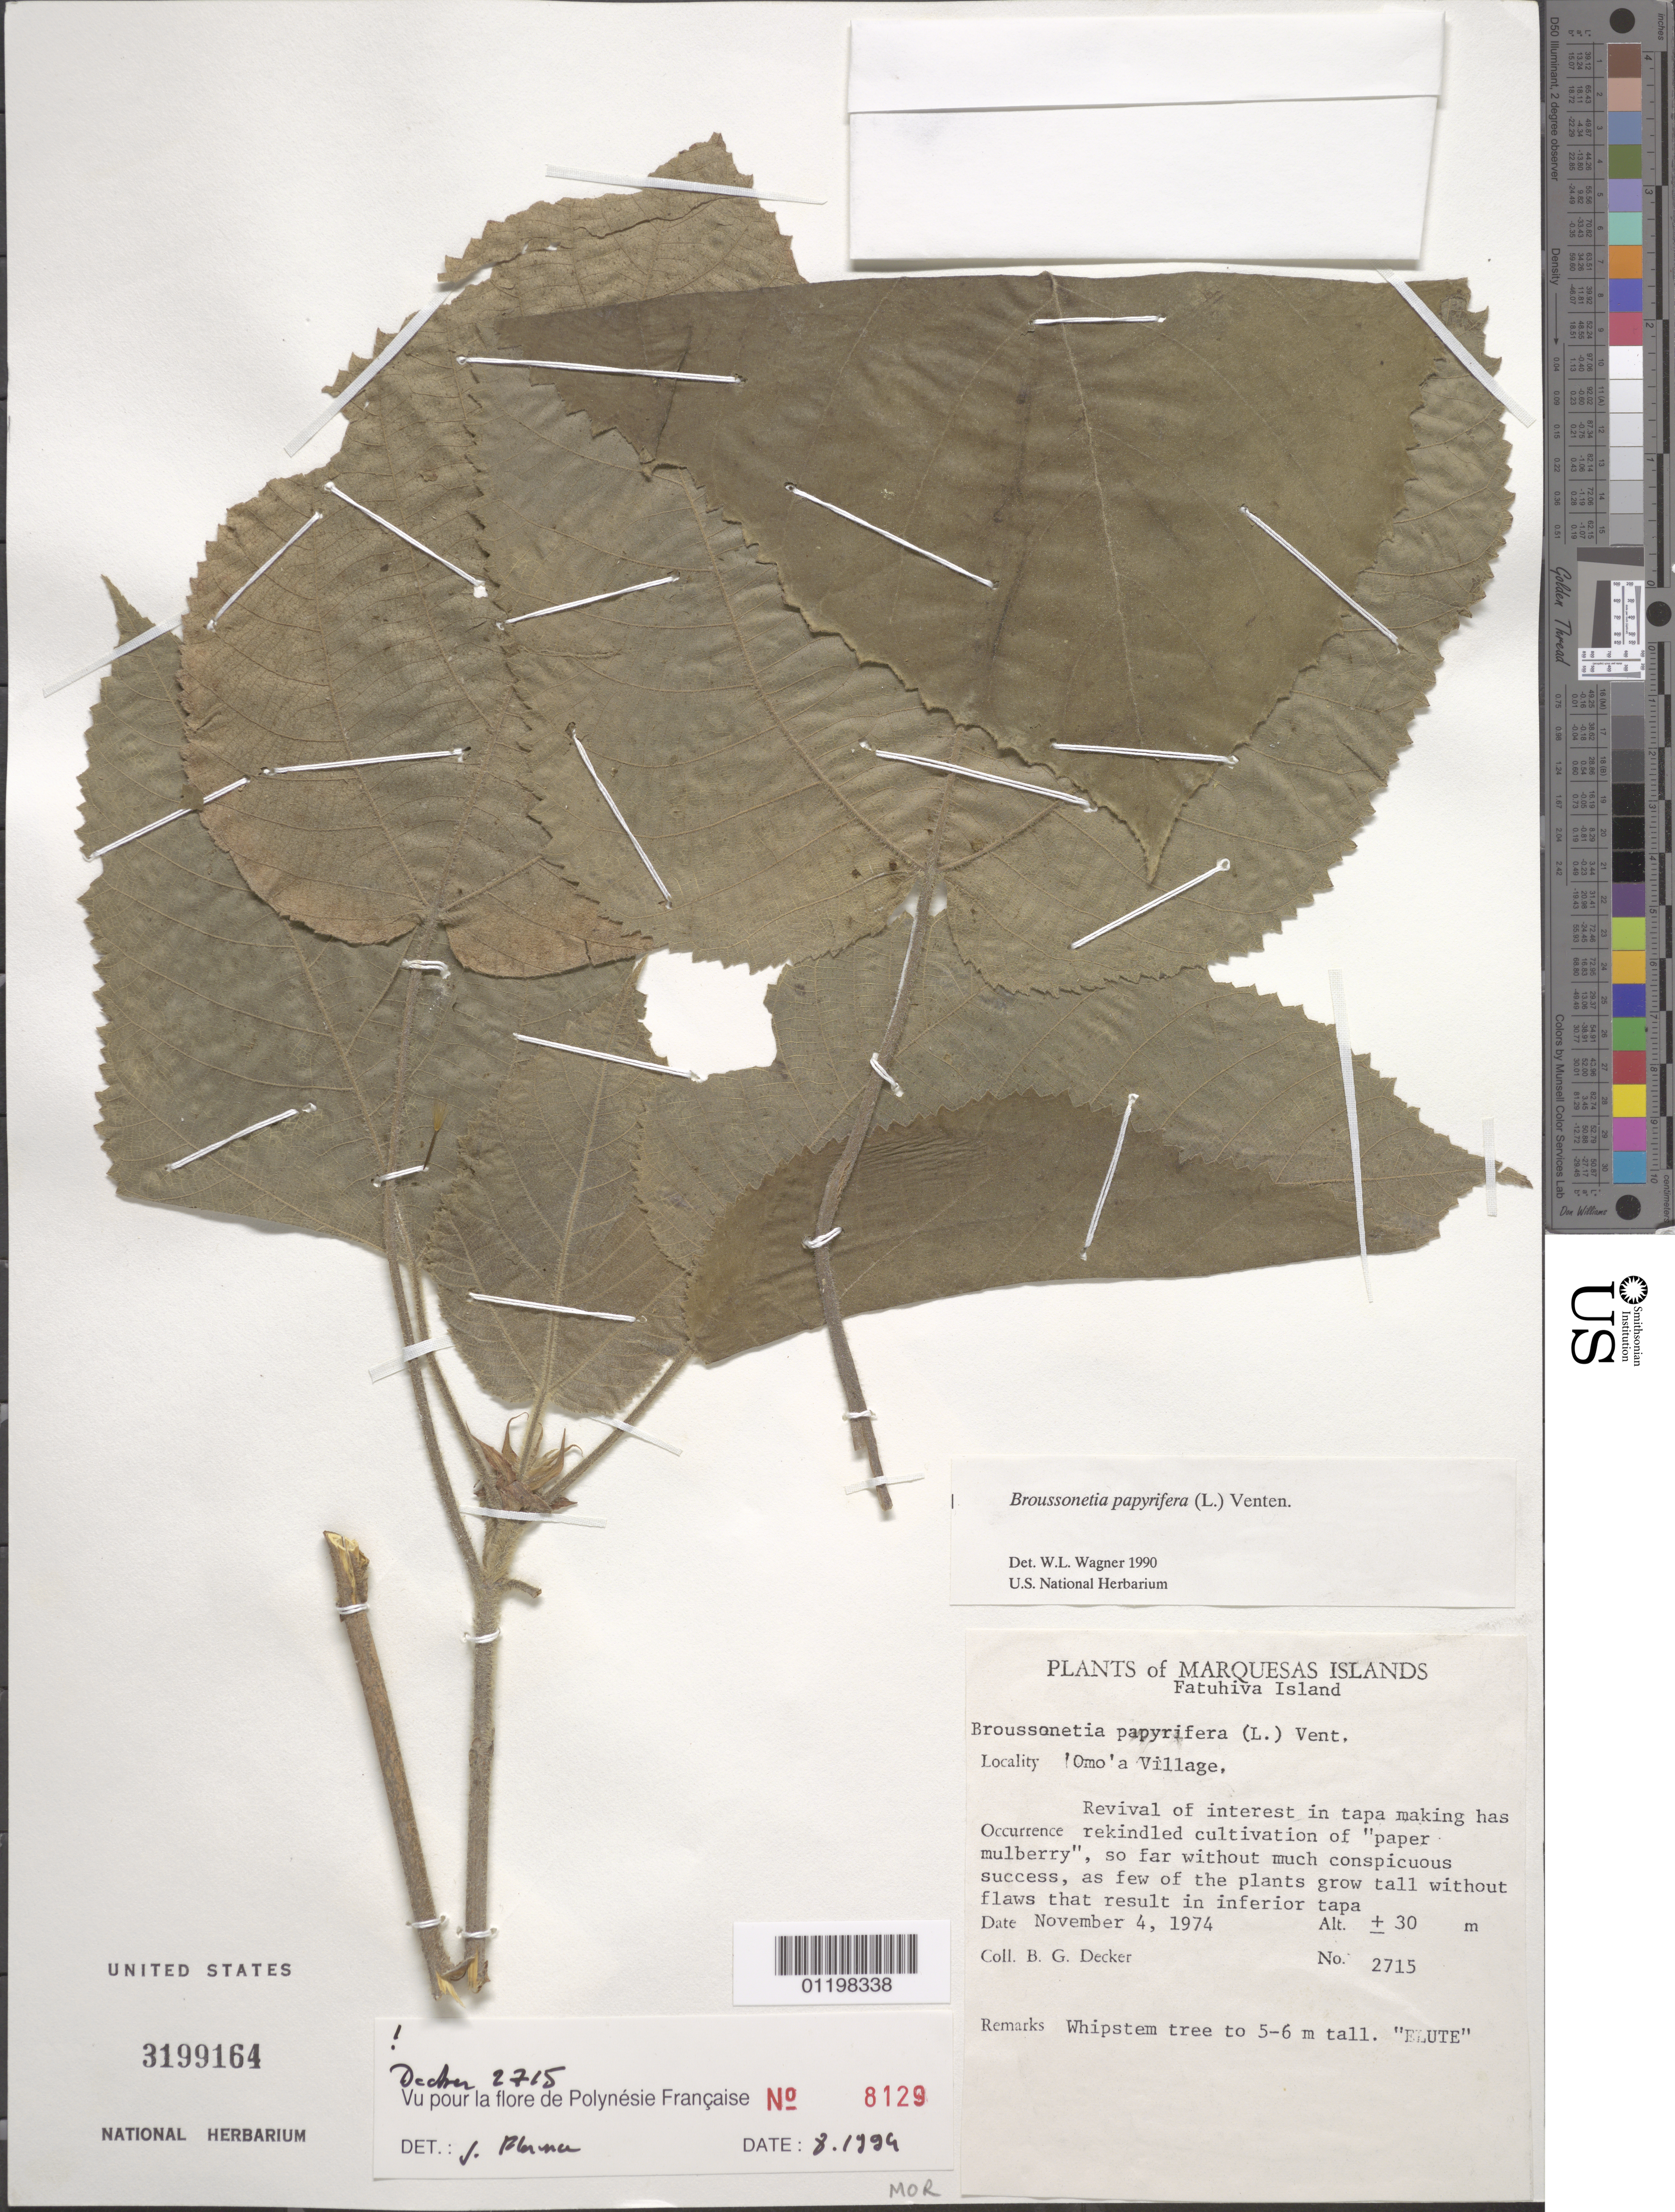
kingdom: Plantae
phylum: Tracheophyta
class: Magnoliopsida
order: Rosales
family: Moraceae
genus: Broussonetia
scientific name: Broussonetia papyrifera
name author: (L.) L'Hér. ex Vent.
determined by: Wagner, W. L., (BOT), Smithsonian Institution - National Museum of Natural History (UNITED STATES)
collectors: B. G. Decker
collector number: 2715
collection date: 1974-11-04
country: French Polynesia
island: Fatu Hiva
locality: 'Omo'a village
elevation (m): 30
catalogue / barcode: US 3199164